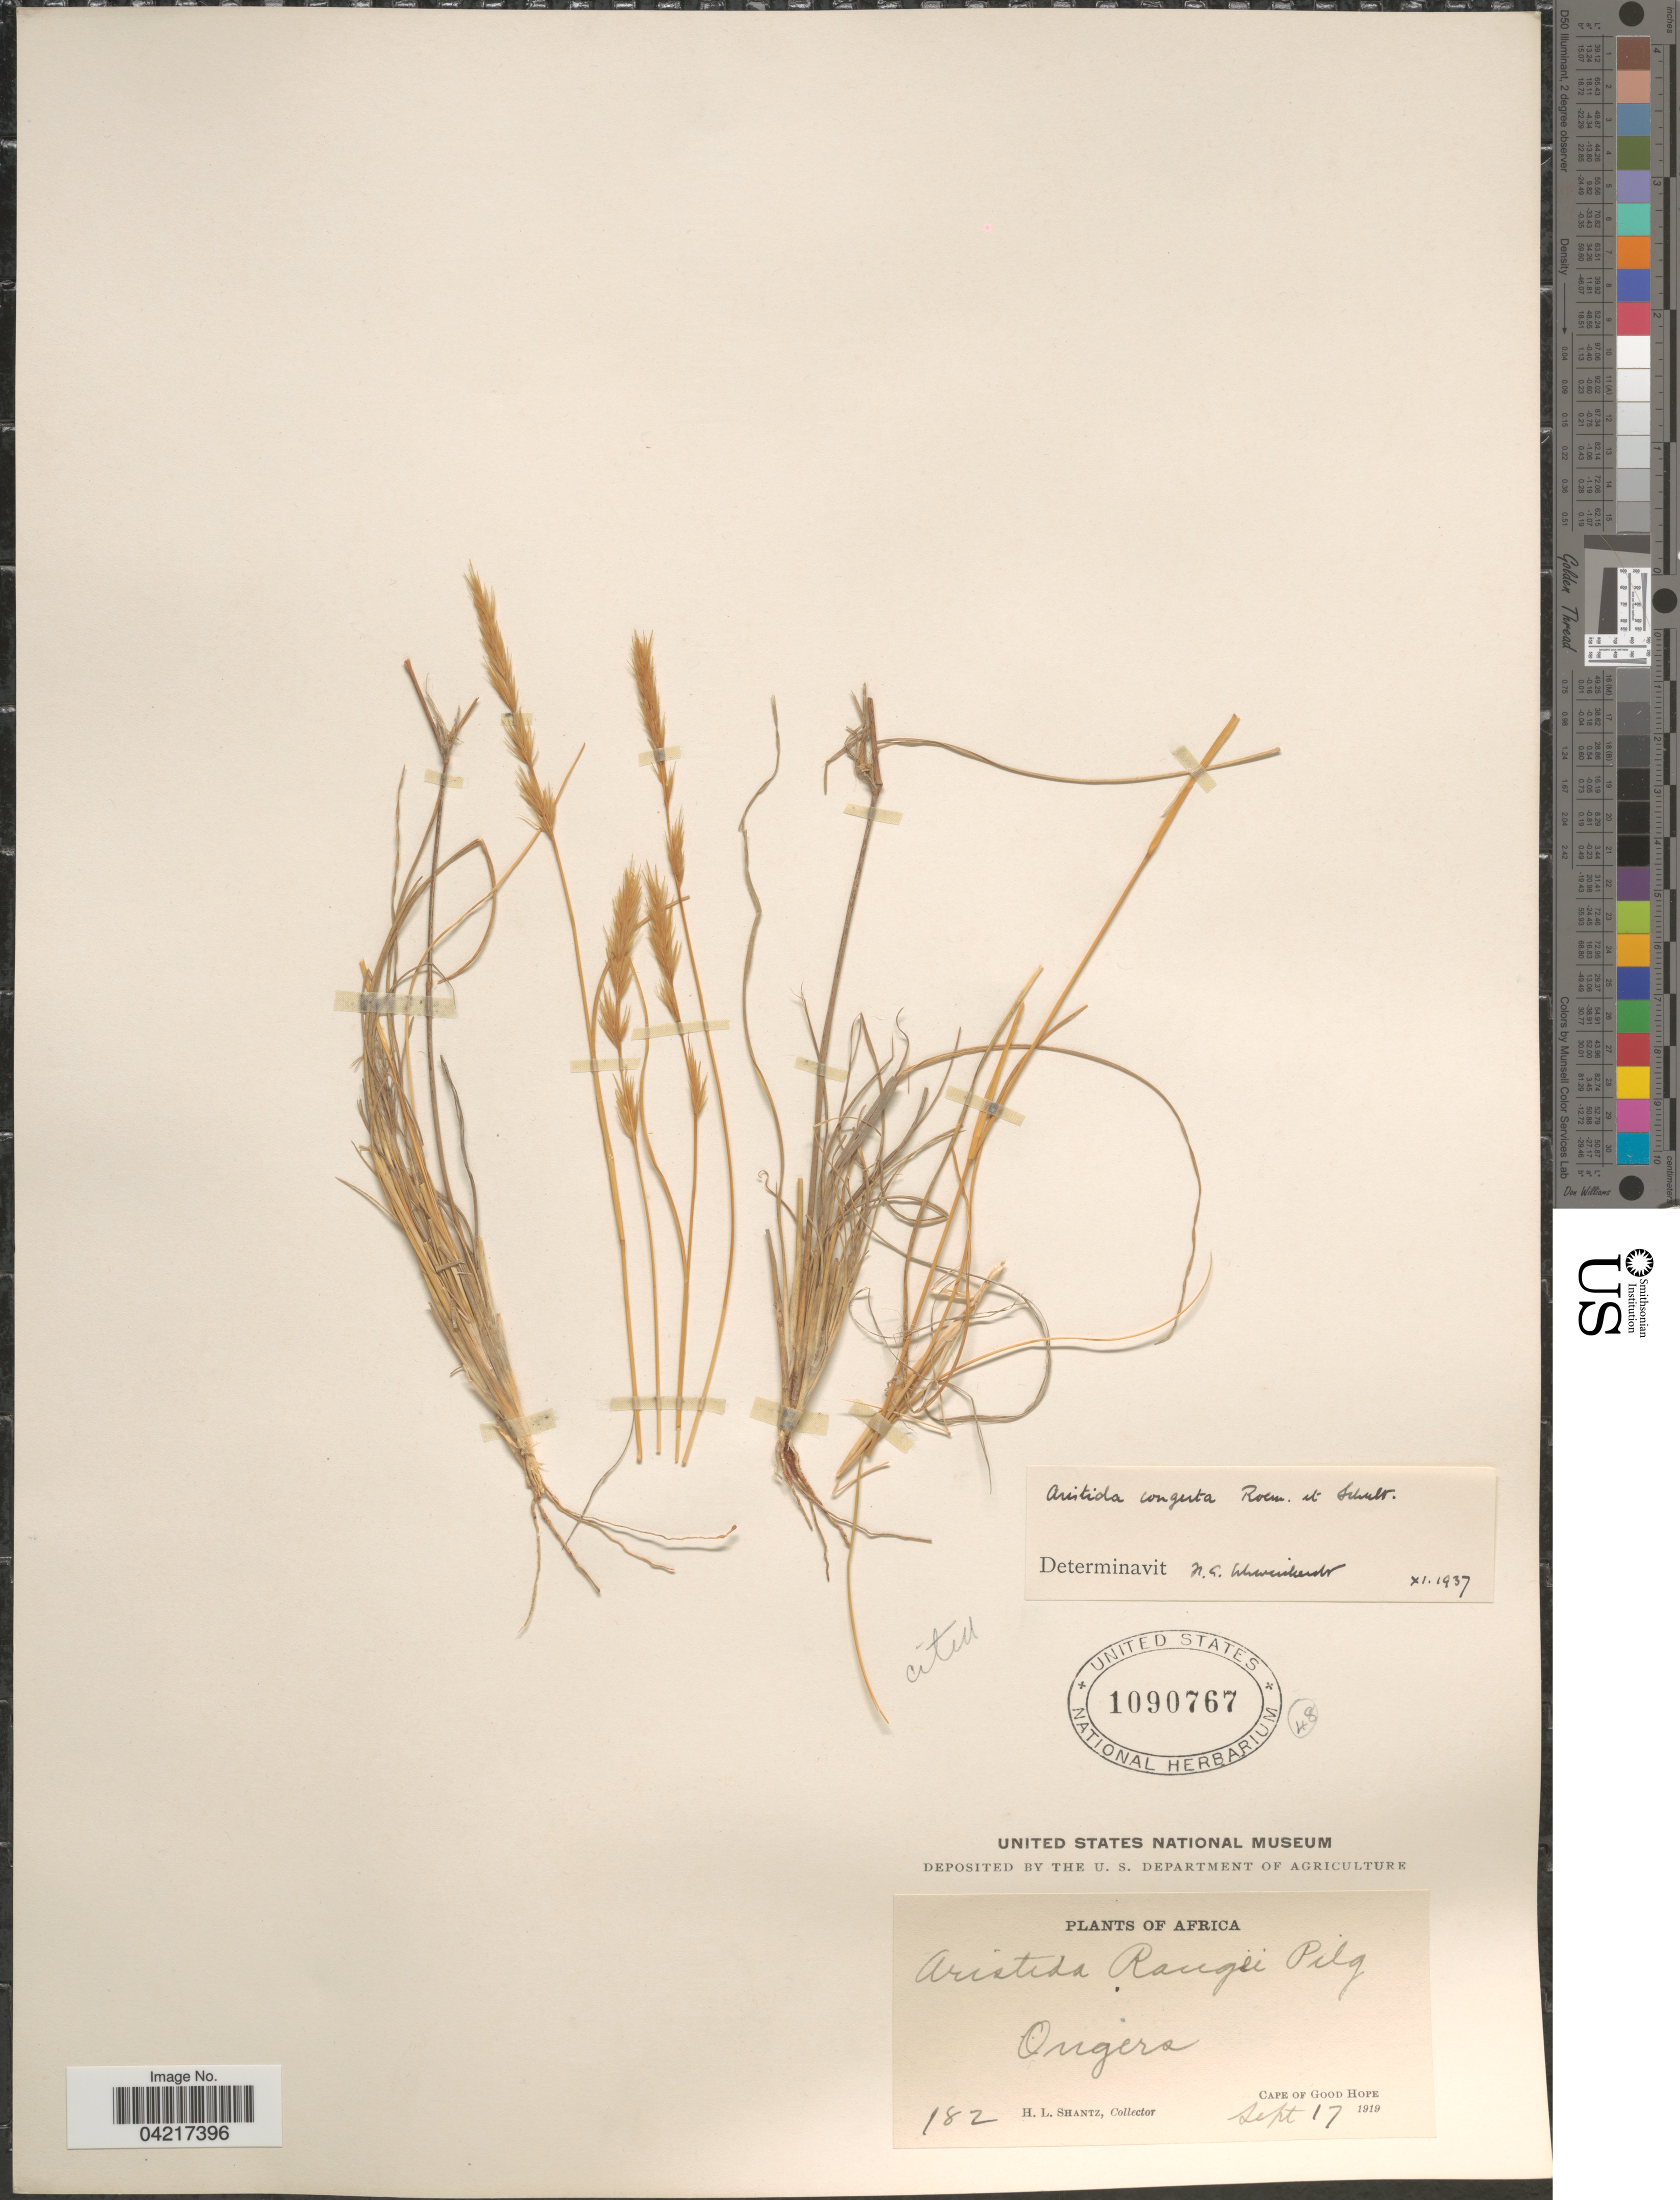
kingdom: Plantae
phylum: Tracheophyta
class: Liliopsida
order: Poales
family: Poaceae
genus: Aristida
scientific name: Aristida congesta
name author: Roem. & Schult.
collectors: H. Shantz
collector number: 182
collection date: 1919-09-17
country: South Africa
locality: Africa. Ongera. Cape of Good Hope.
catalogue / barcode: US 1090767